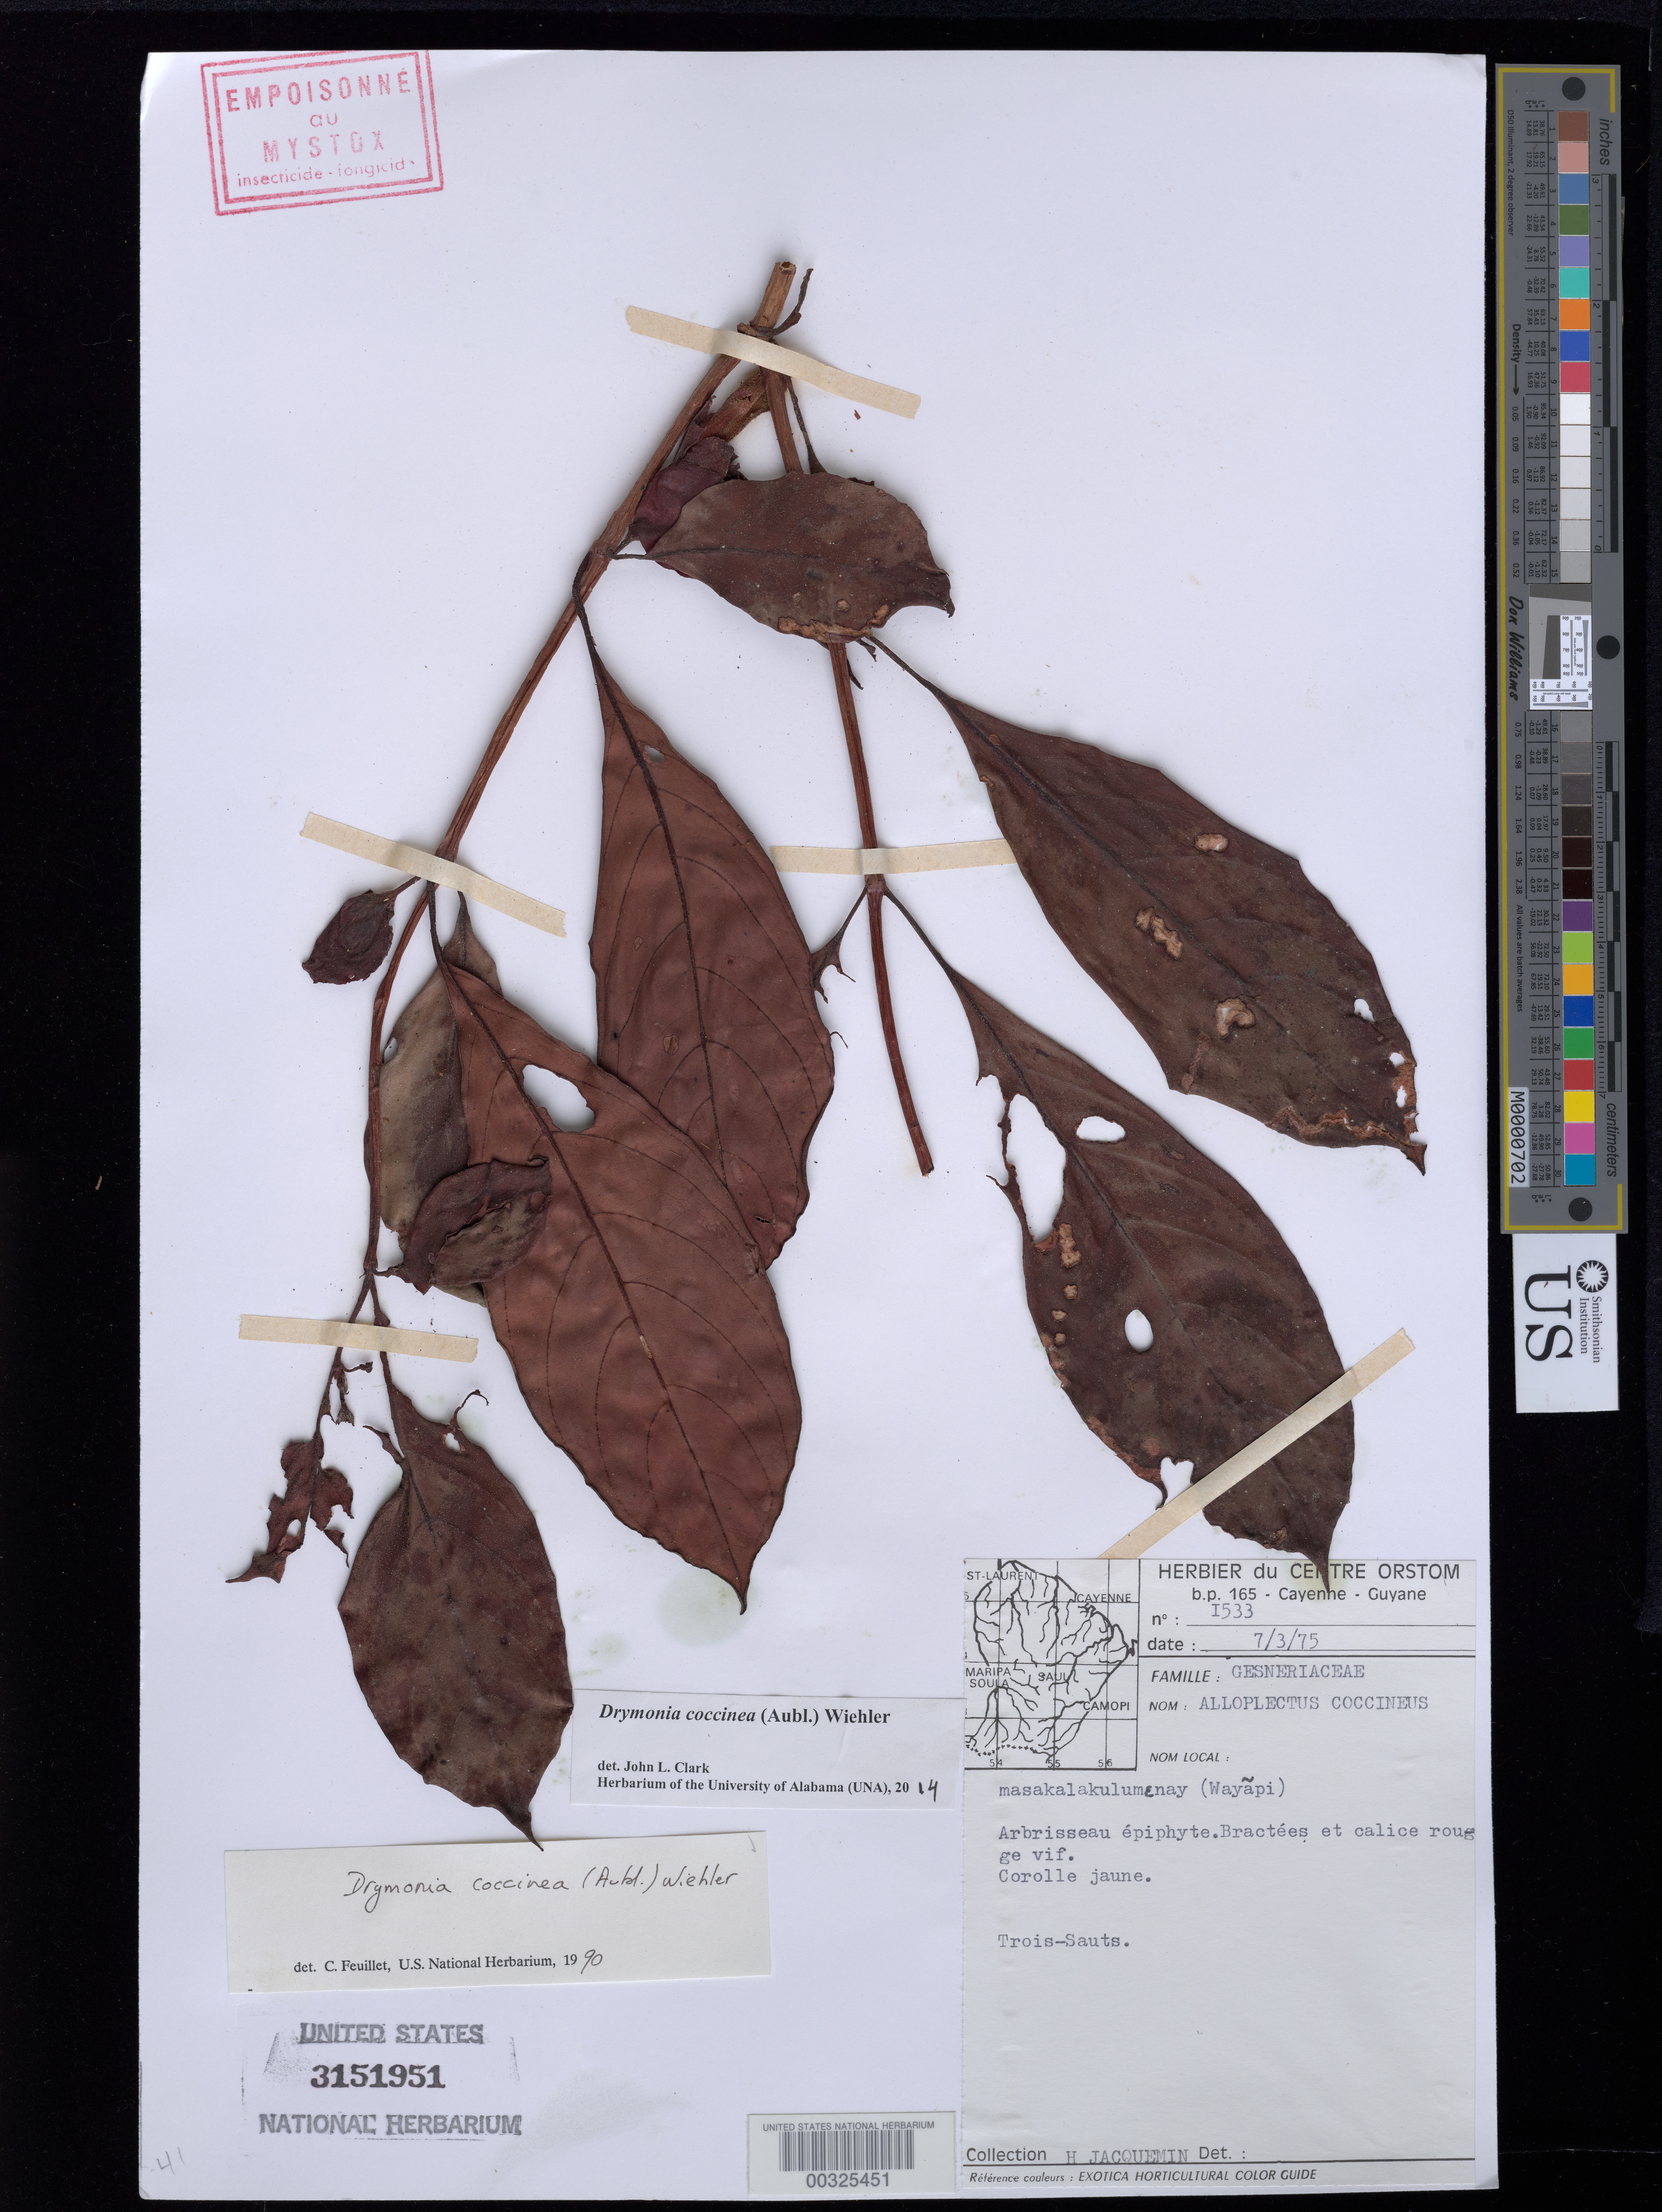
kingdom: Plantae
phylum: Tracheophyta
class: Magnoliopsida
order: Lamiales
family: Gesneriaceae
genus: Drymonia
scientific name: Drymonia coccinea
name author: (Aubl.) Wiehler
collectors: H. Jacquemin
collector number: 1533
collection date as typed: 07 Mar 1975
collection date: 1975-03-07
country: French Guiana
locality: Trois-Sauts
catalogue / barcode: US 3151951